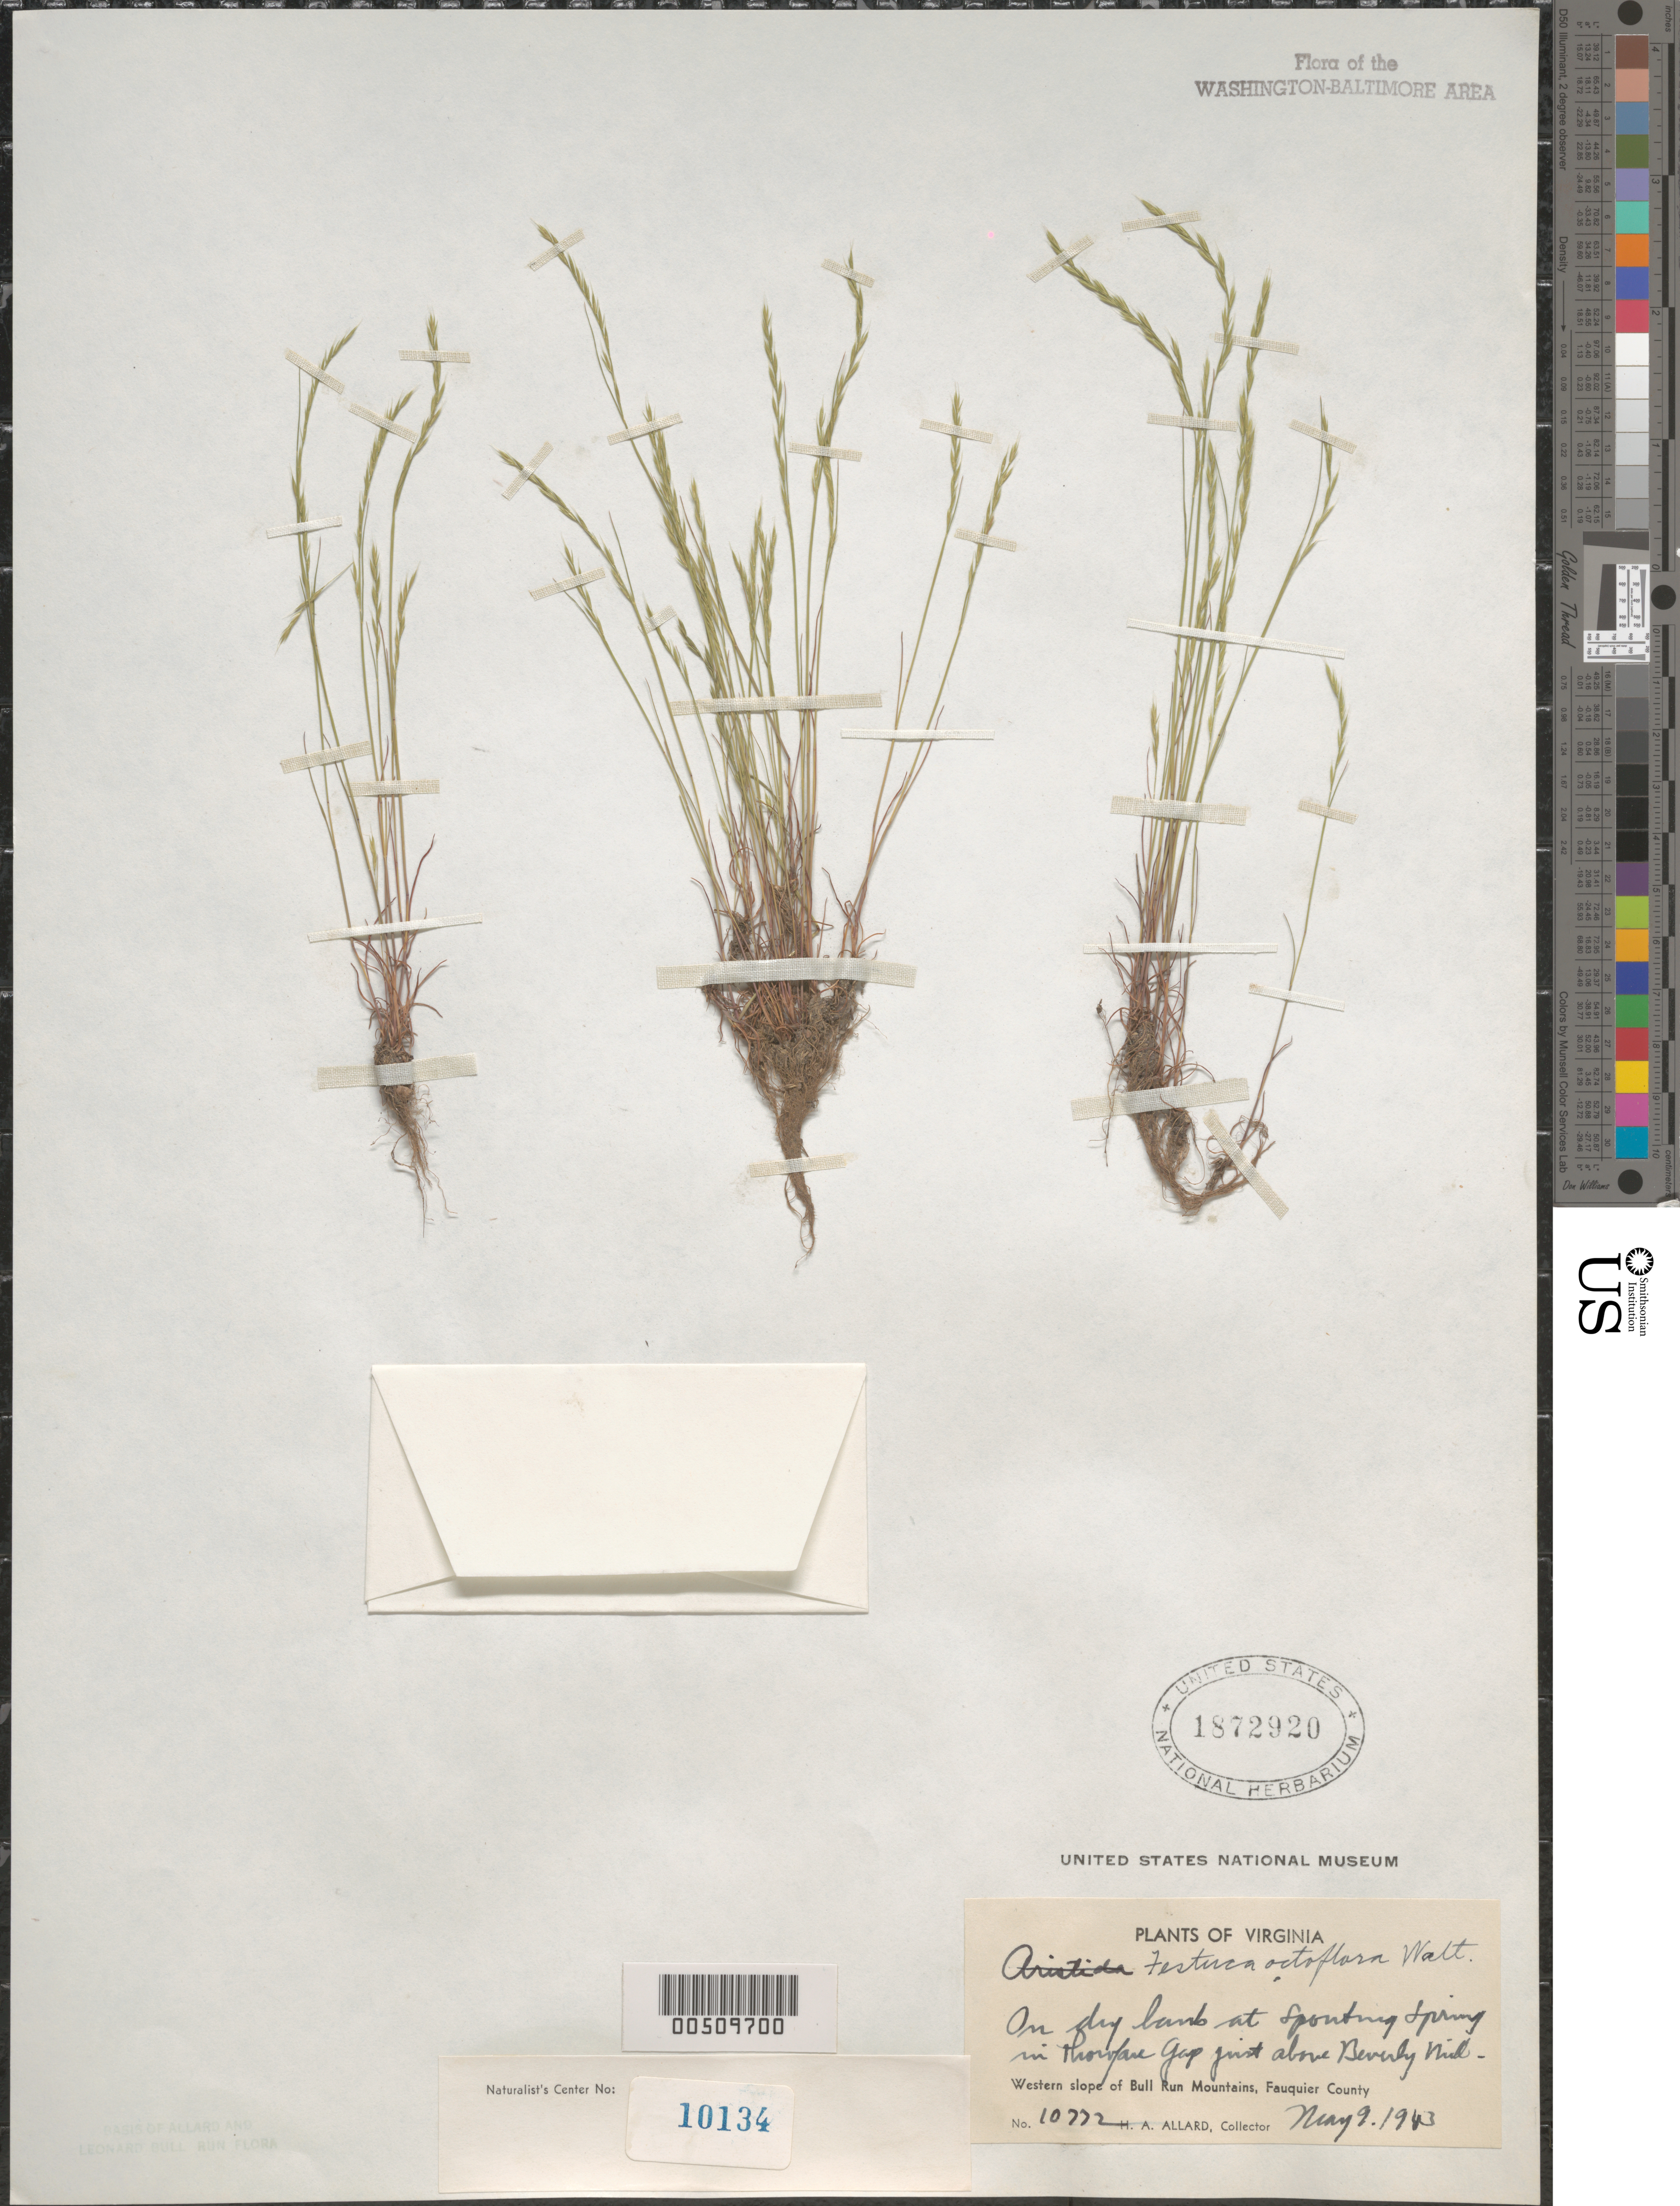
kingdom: Plantae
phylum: Tracheophyta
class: Liliopsida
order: Poales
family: Poaceae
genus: Festuca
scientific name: Festuca octoflora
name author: Walter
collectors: H. A. Allard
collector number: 10772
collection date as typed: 09 May 1943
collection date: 1943-05-09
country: United States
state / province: Virginia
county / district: Fauquier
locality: Bull Run Mts., Thorofare Gap above Beverley Mill Bull Run Mts.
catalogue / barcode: US 1872920